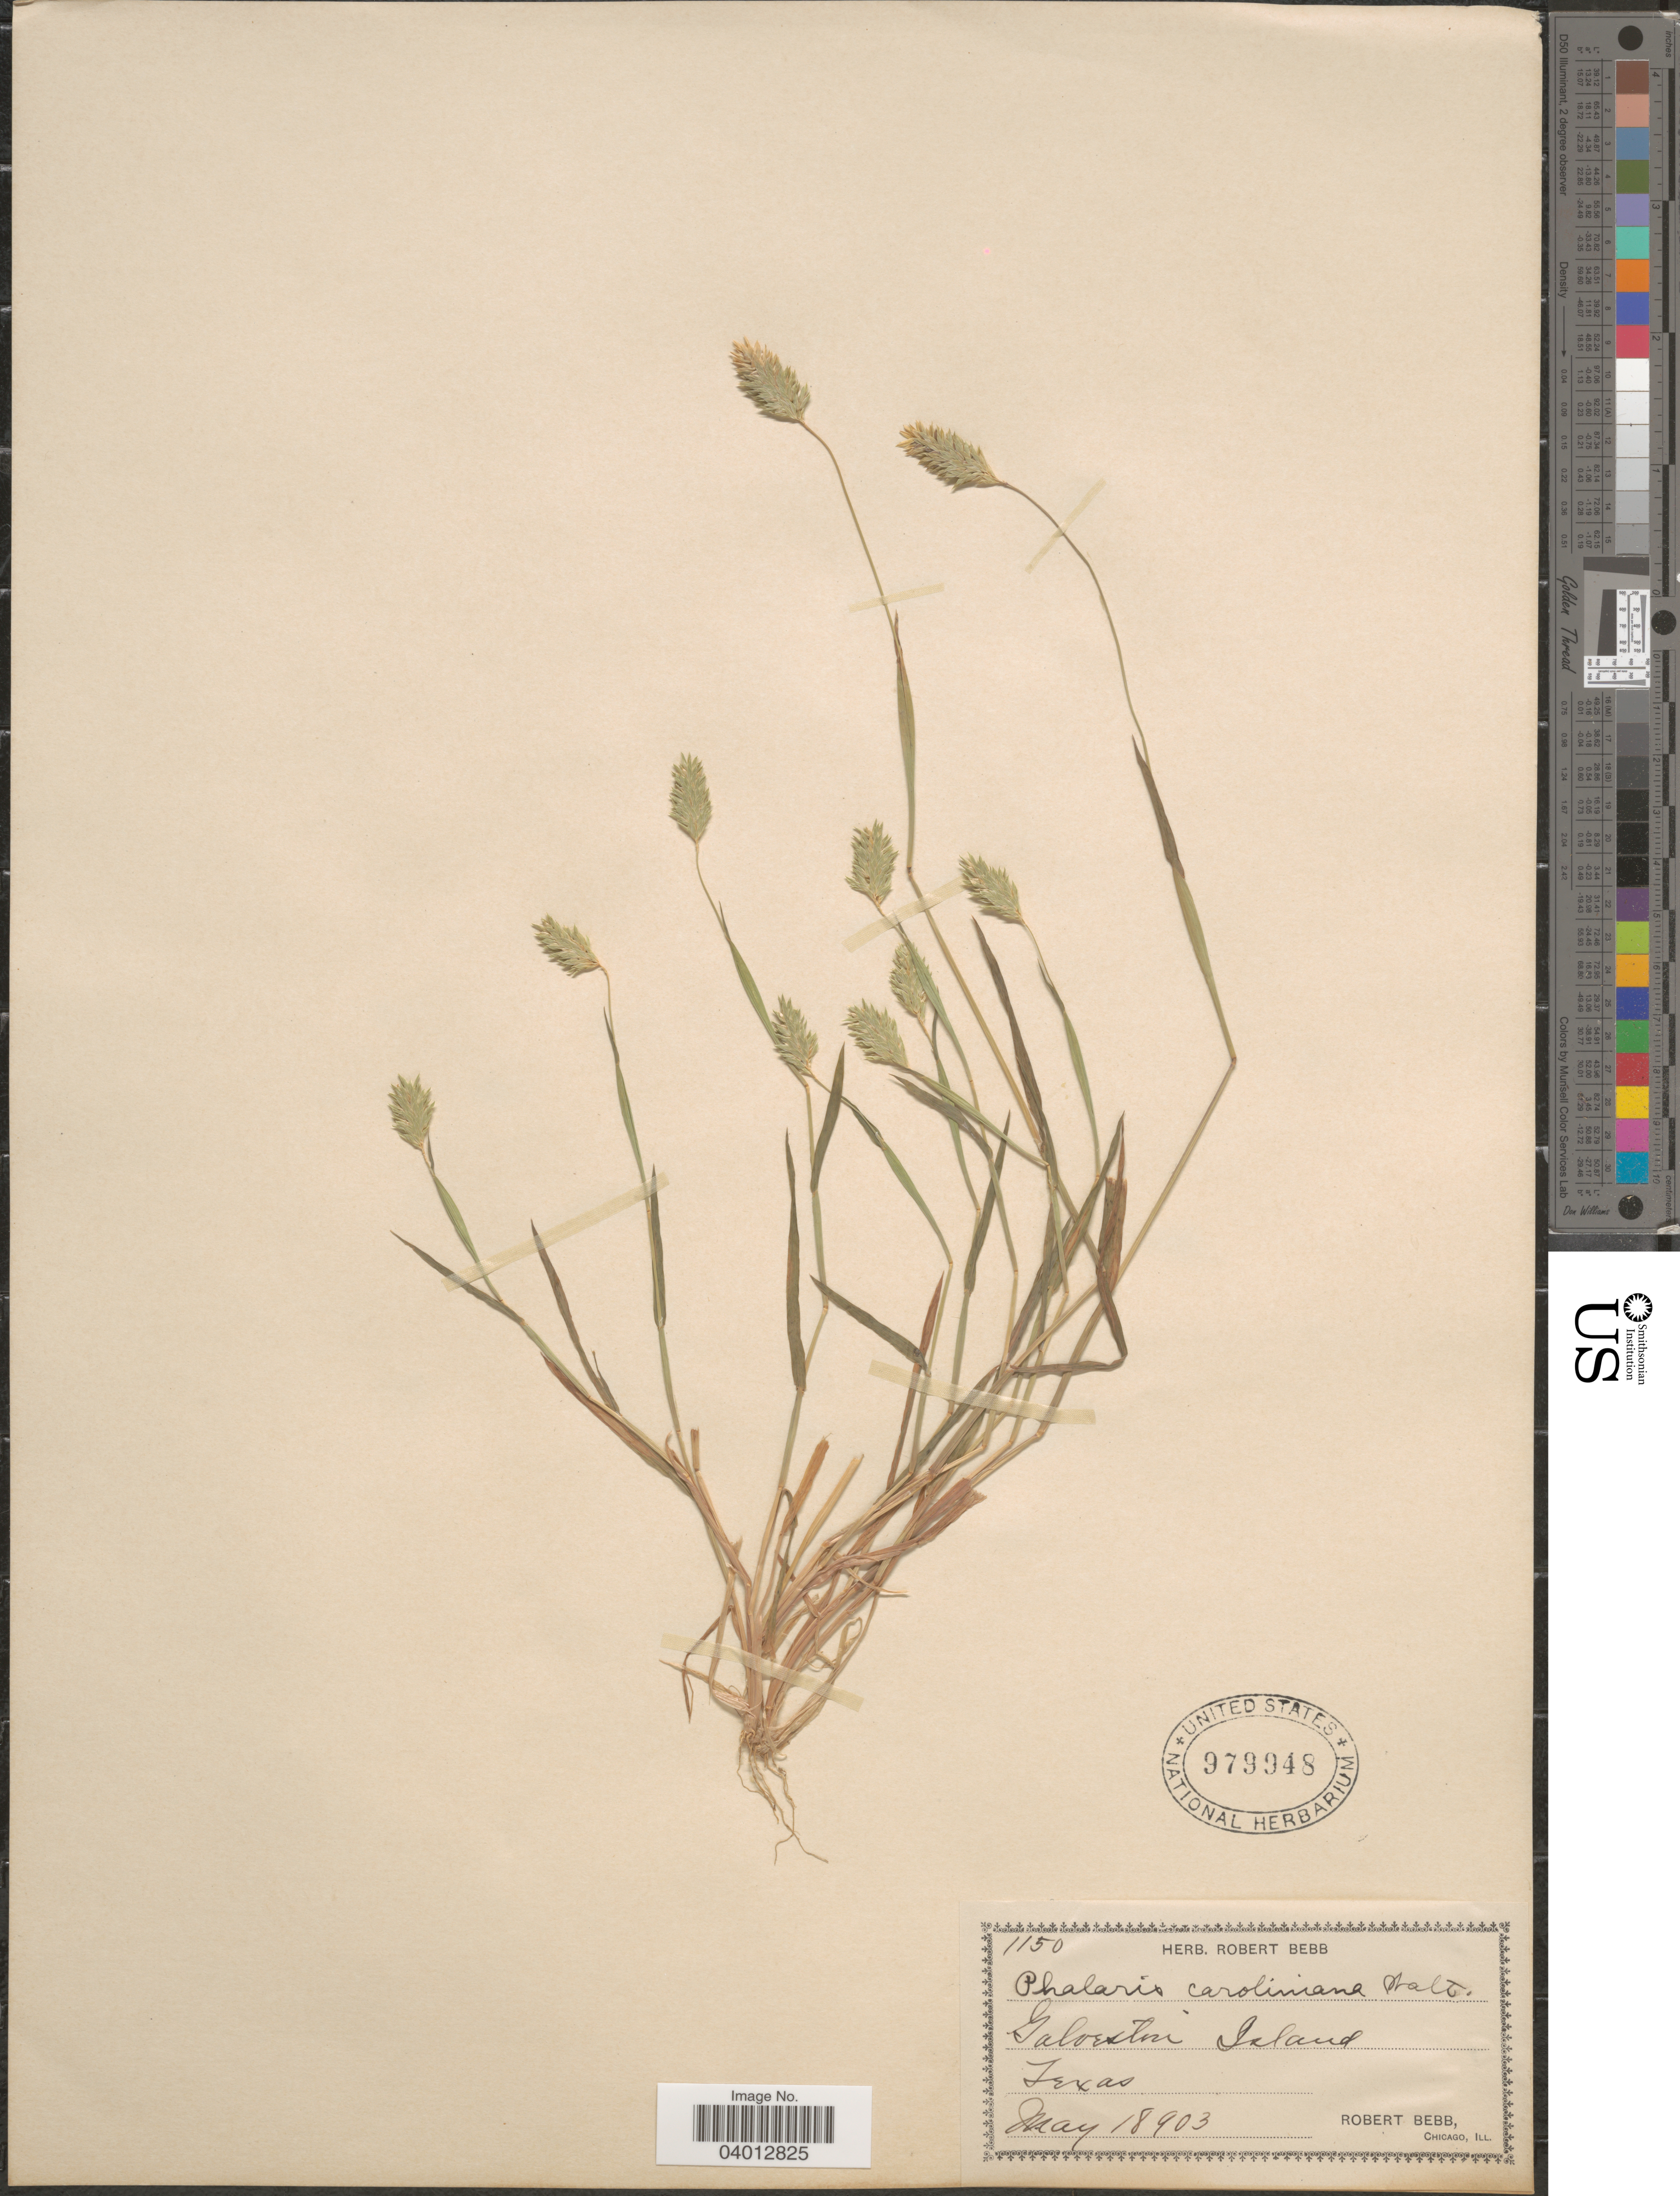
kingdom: Plantae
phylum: Tracheophyta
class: Liliopsida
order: Poales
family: Poaceae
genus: Phalaris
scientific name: Phalaris caroliniana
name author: Walter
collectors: R. Bebb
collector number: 1150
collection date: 1903-05-18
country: United States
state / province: Texas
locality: Galveston Island.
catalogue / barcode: US 979948